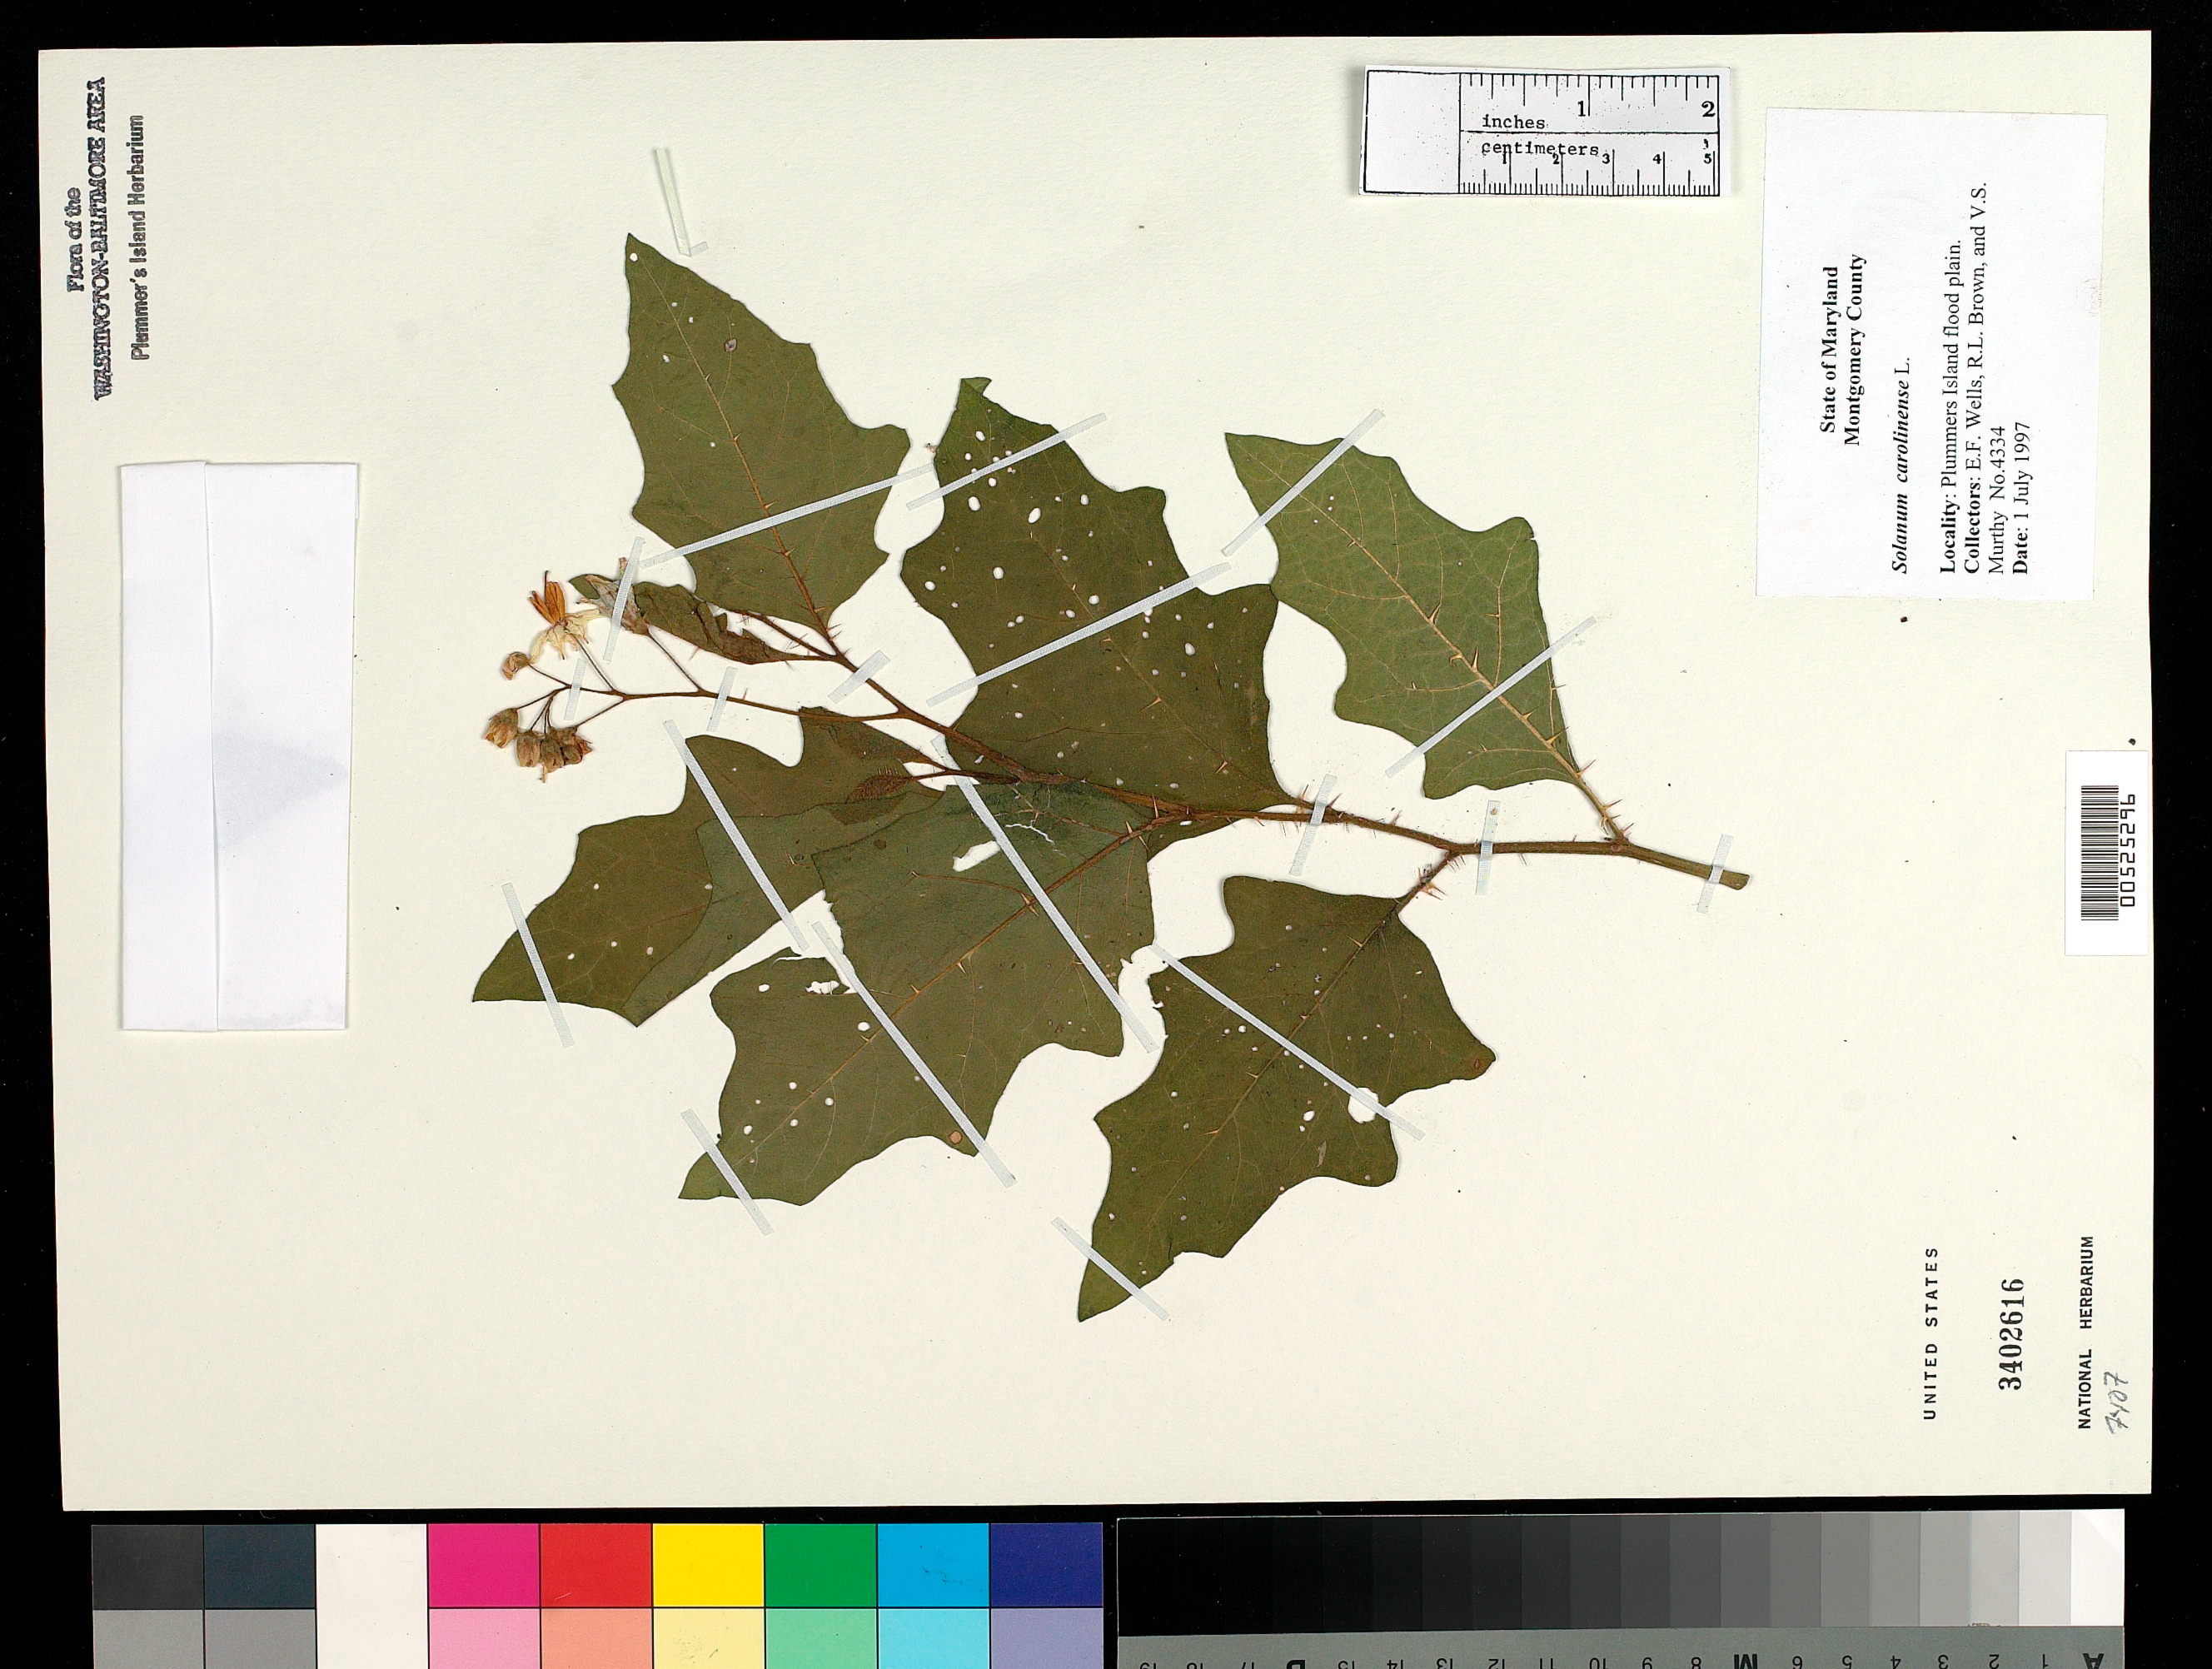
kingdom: Plantae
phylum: Tracheophyta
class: Magnoliopsida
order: Solanales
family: Solanaceae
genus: Solanum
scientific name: Solanum carolinense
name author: L.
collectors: E. F. Wells, R. L. Brown & V. S. Murthy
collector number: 4334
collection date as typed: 01 Jul 1997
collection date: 1997-07-01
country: United States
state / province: Maryland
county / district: Montgomery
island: Plummers Island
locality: Flood plain of Plummers Island Plummers Island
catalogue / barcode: US 3402616